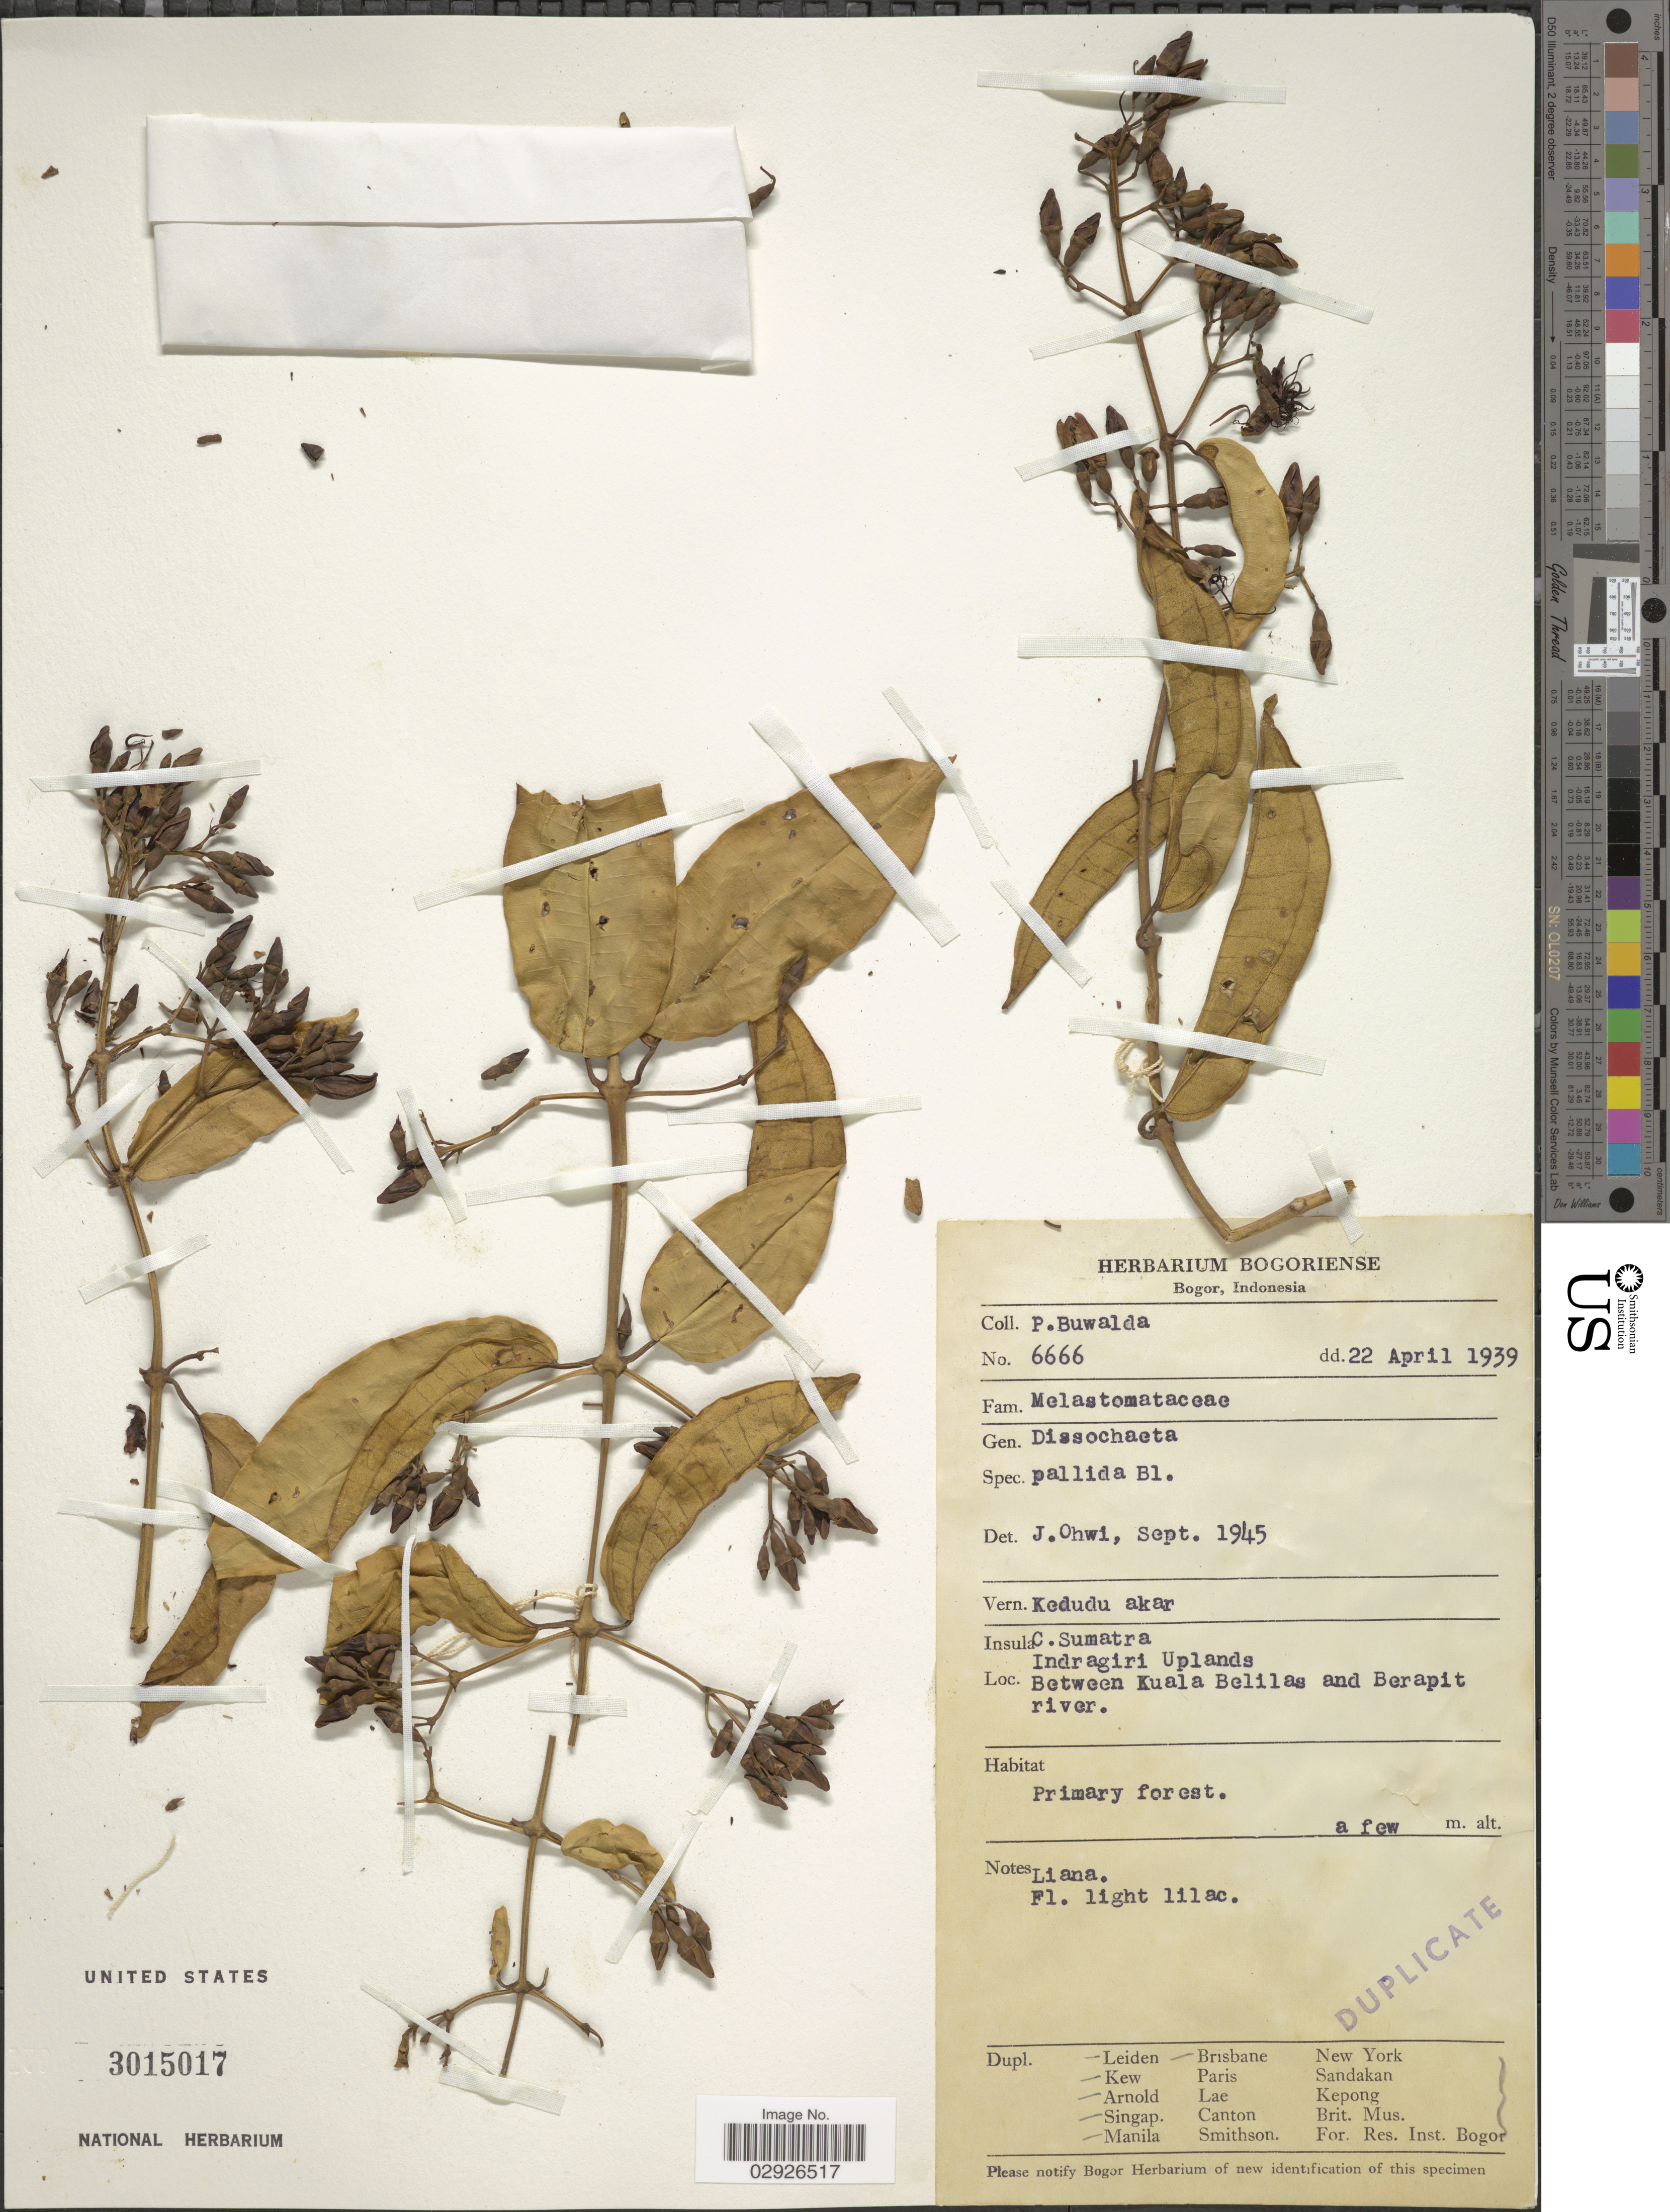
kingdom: Plantae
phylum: Tracheophyta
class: Magnoliopsida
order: Myrtales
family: Melastomataceae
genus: Dissochaeta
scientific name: Dissochaeta pallida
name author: Blume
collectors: P. Buwalda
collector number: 6666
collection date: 1939-04-22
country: Indonesia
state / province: Sumatra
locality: Insula C. Sumatra. Indragiri Uplands. Between Kuala Belilas and Berapit river.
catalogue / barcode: US 3015017